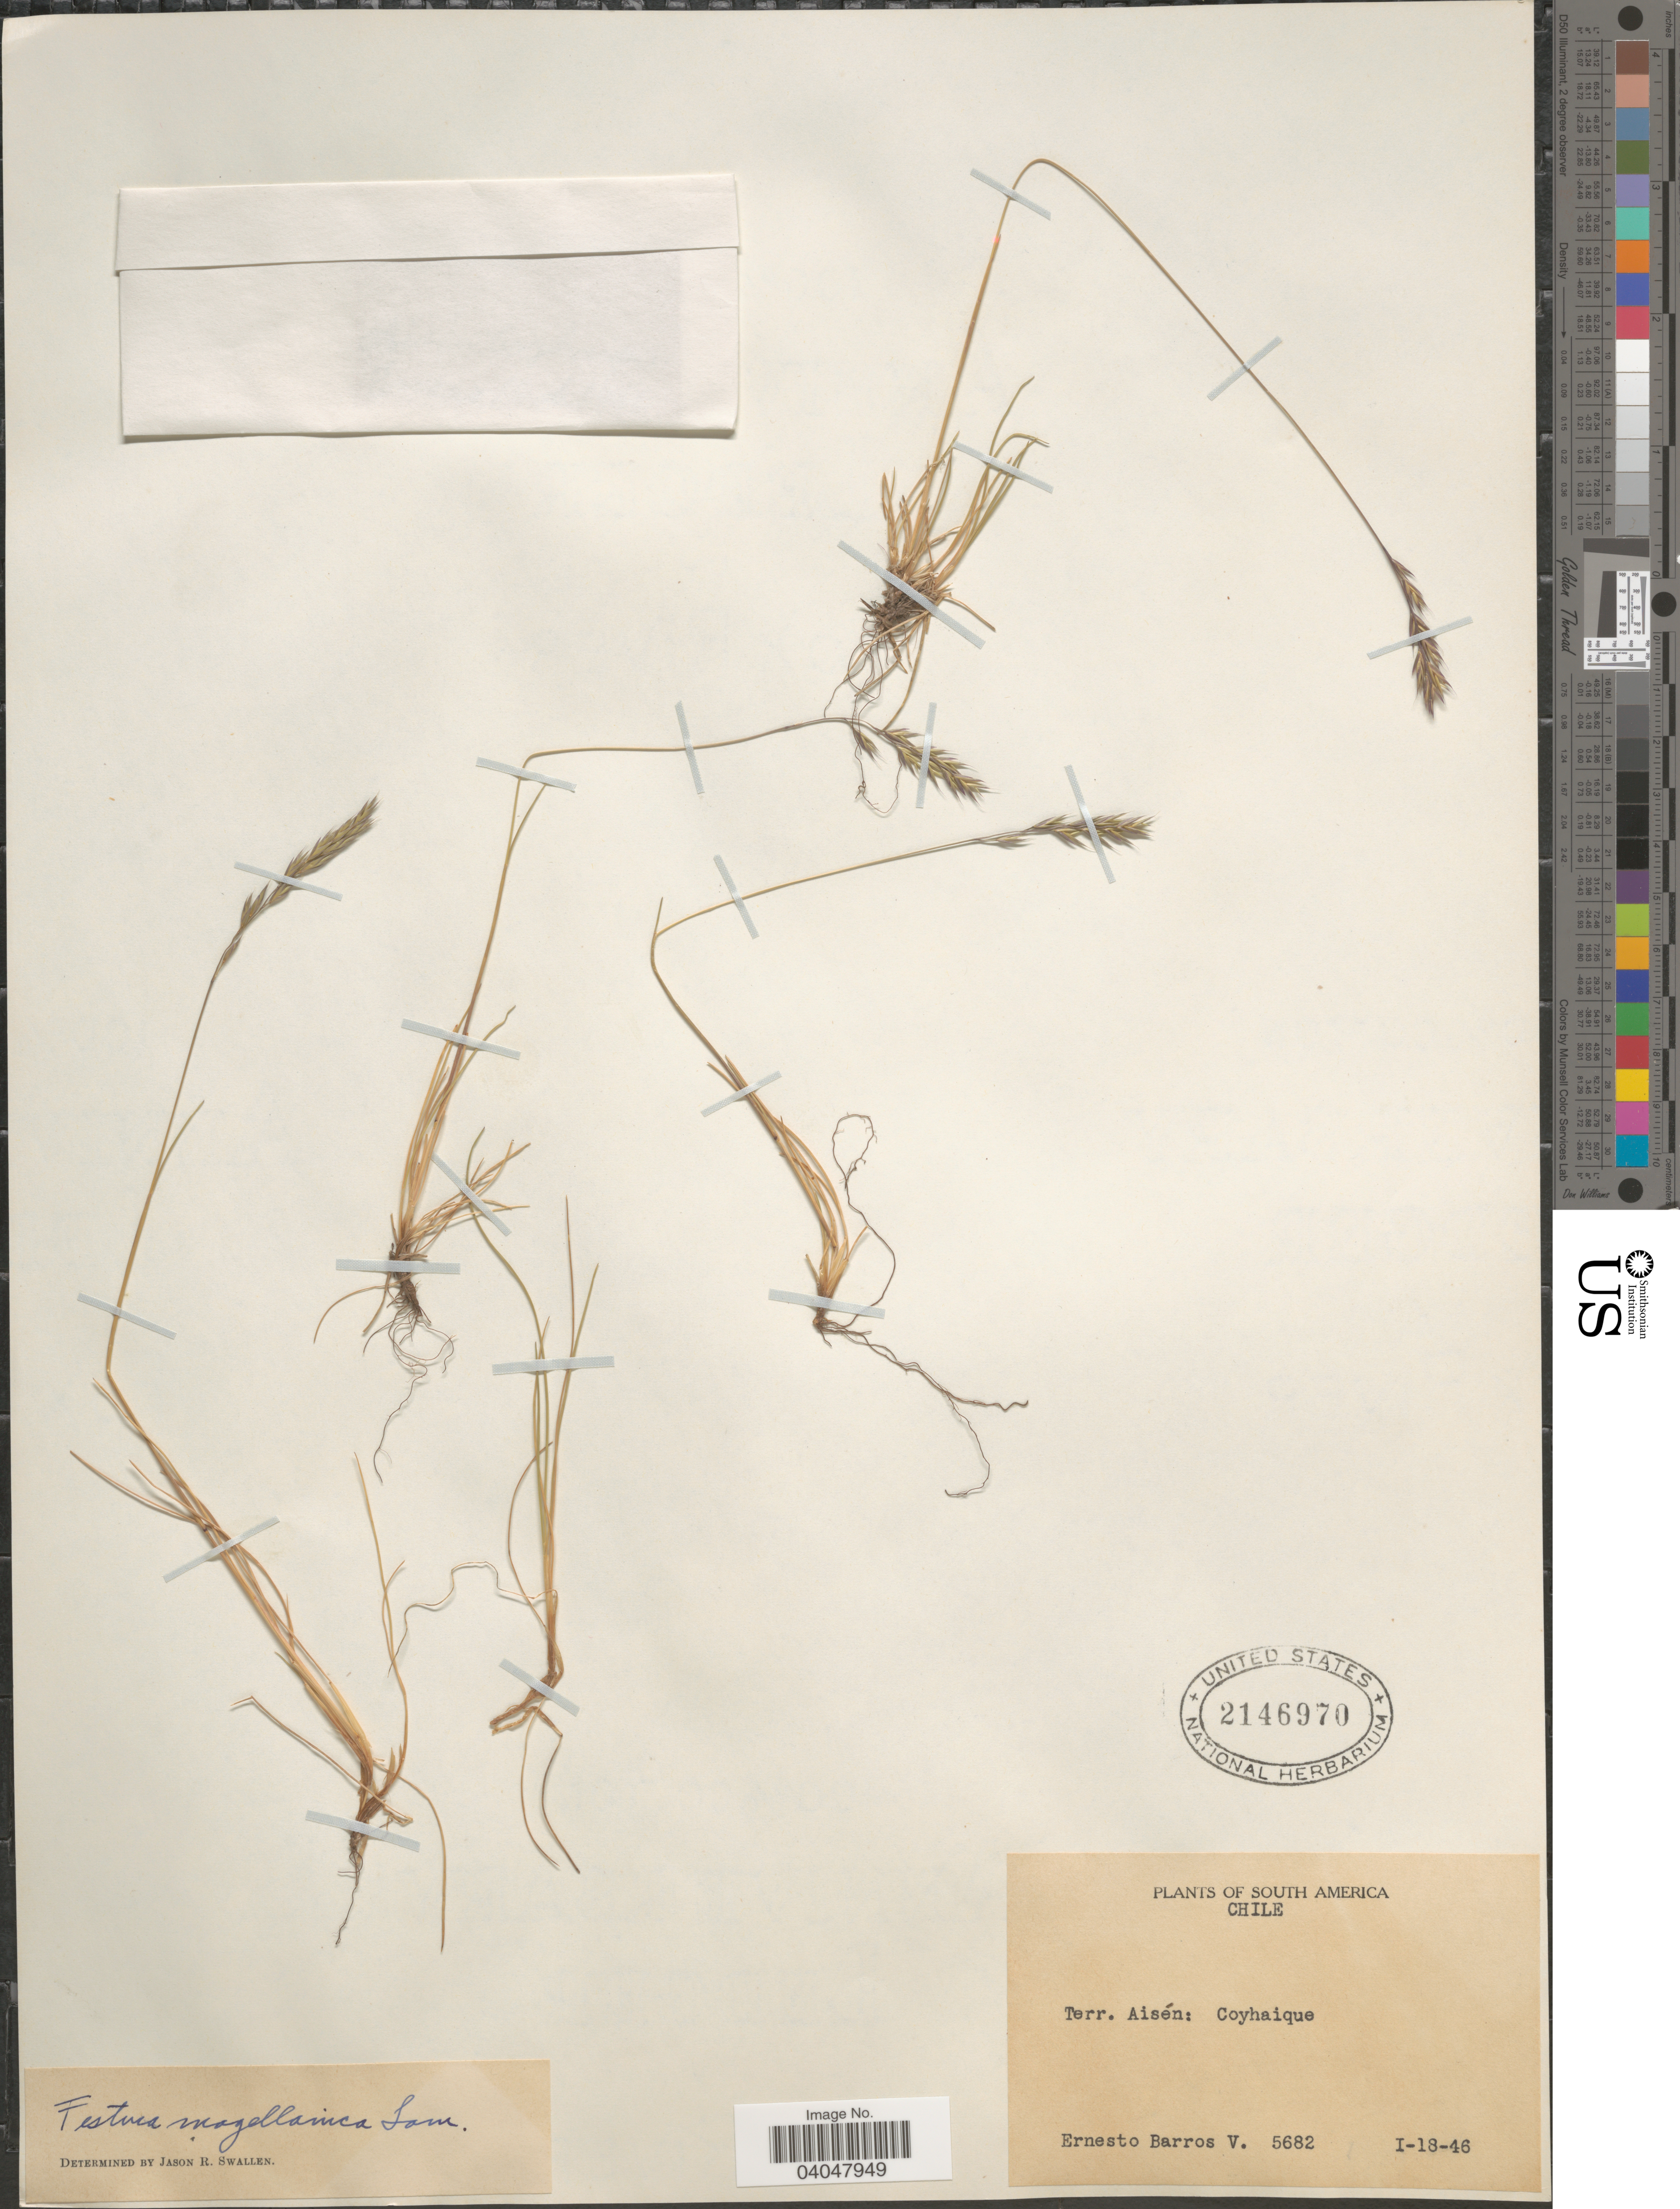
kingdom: Plantae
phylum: Tracheophyta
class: Liliopsida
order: Poales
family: Poaceae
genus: Festuca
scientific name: Festuca magellanica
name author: Lam.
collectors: E. Barros V.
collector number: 5682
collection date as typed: Transcribed d/m/y: 18/1/46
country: Chile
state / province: Aisén (XI)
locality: Terr. Aisén: Coyhaique.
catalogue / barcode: US 2146970